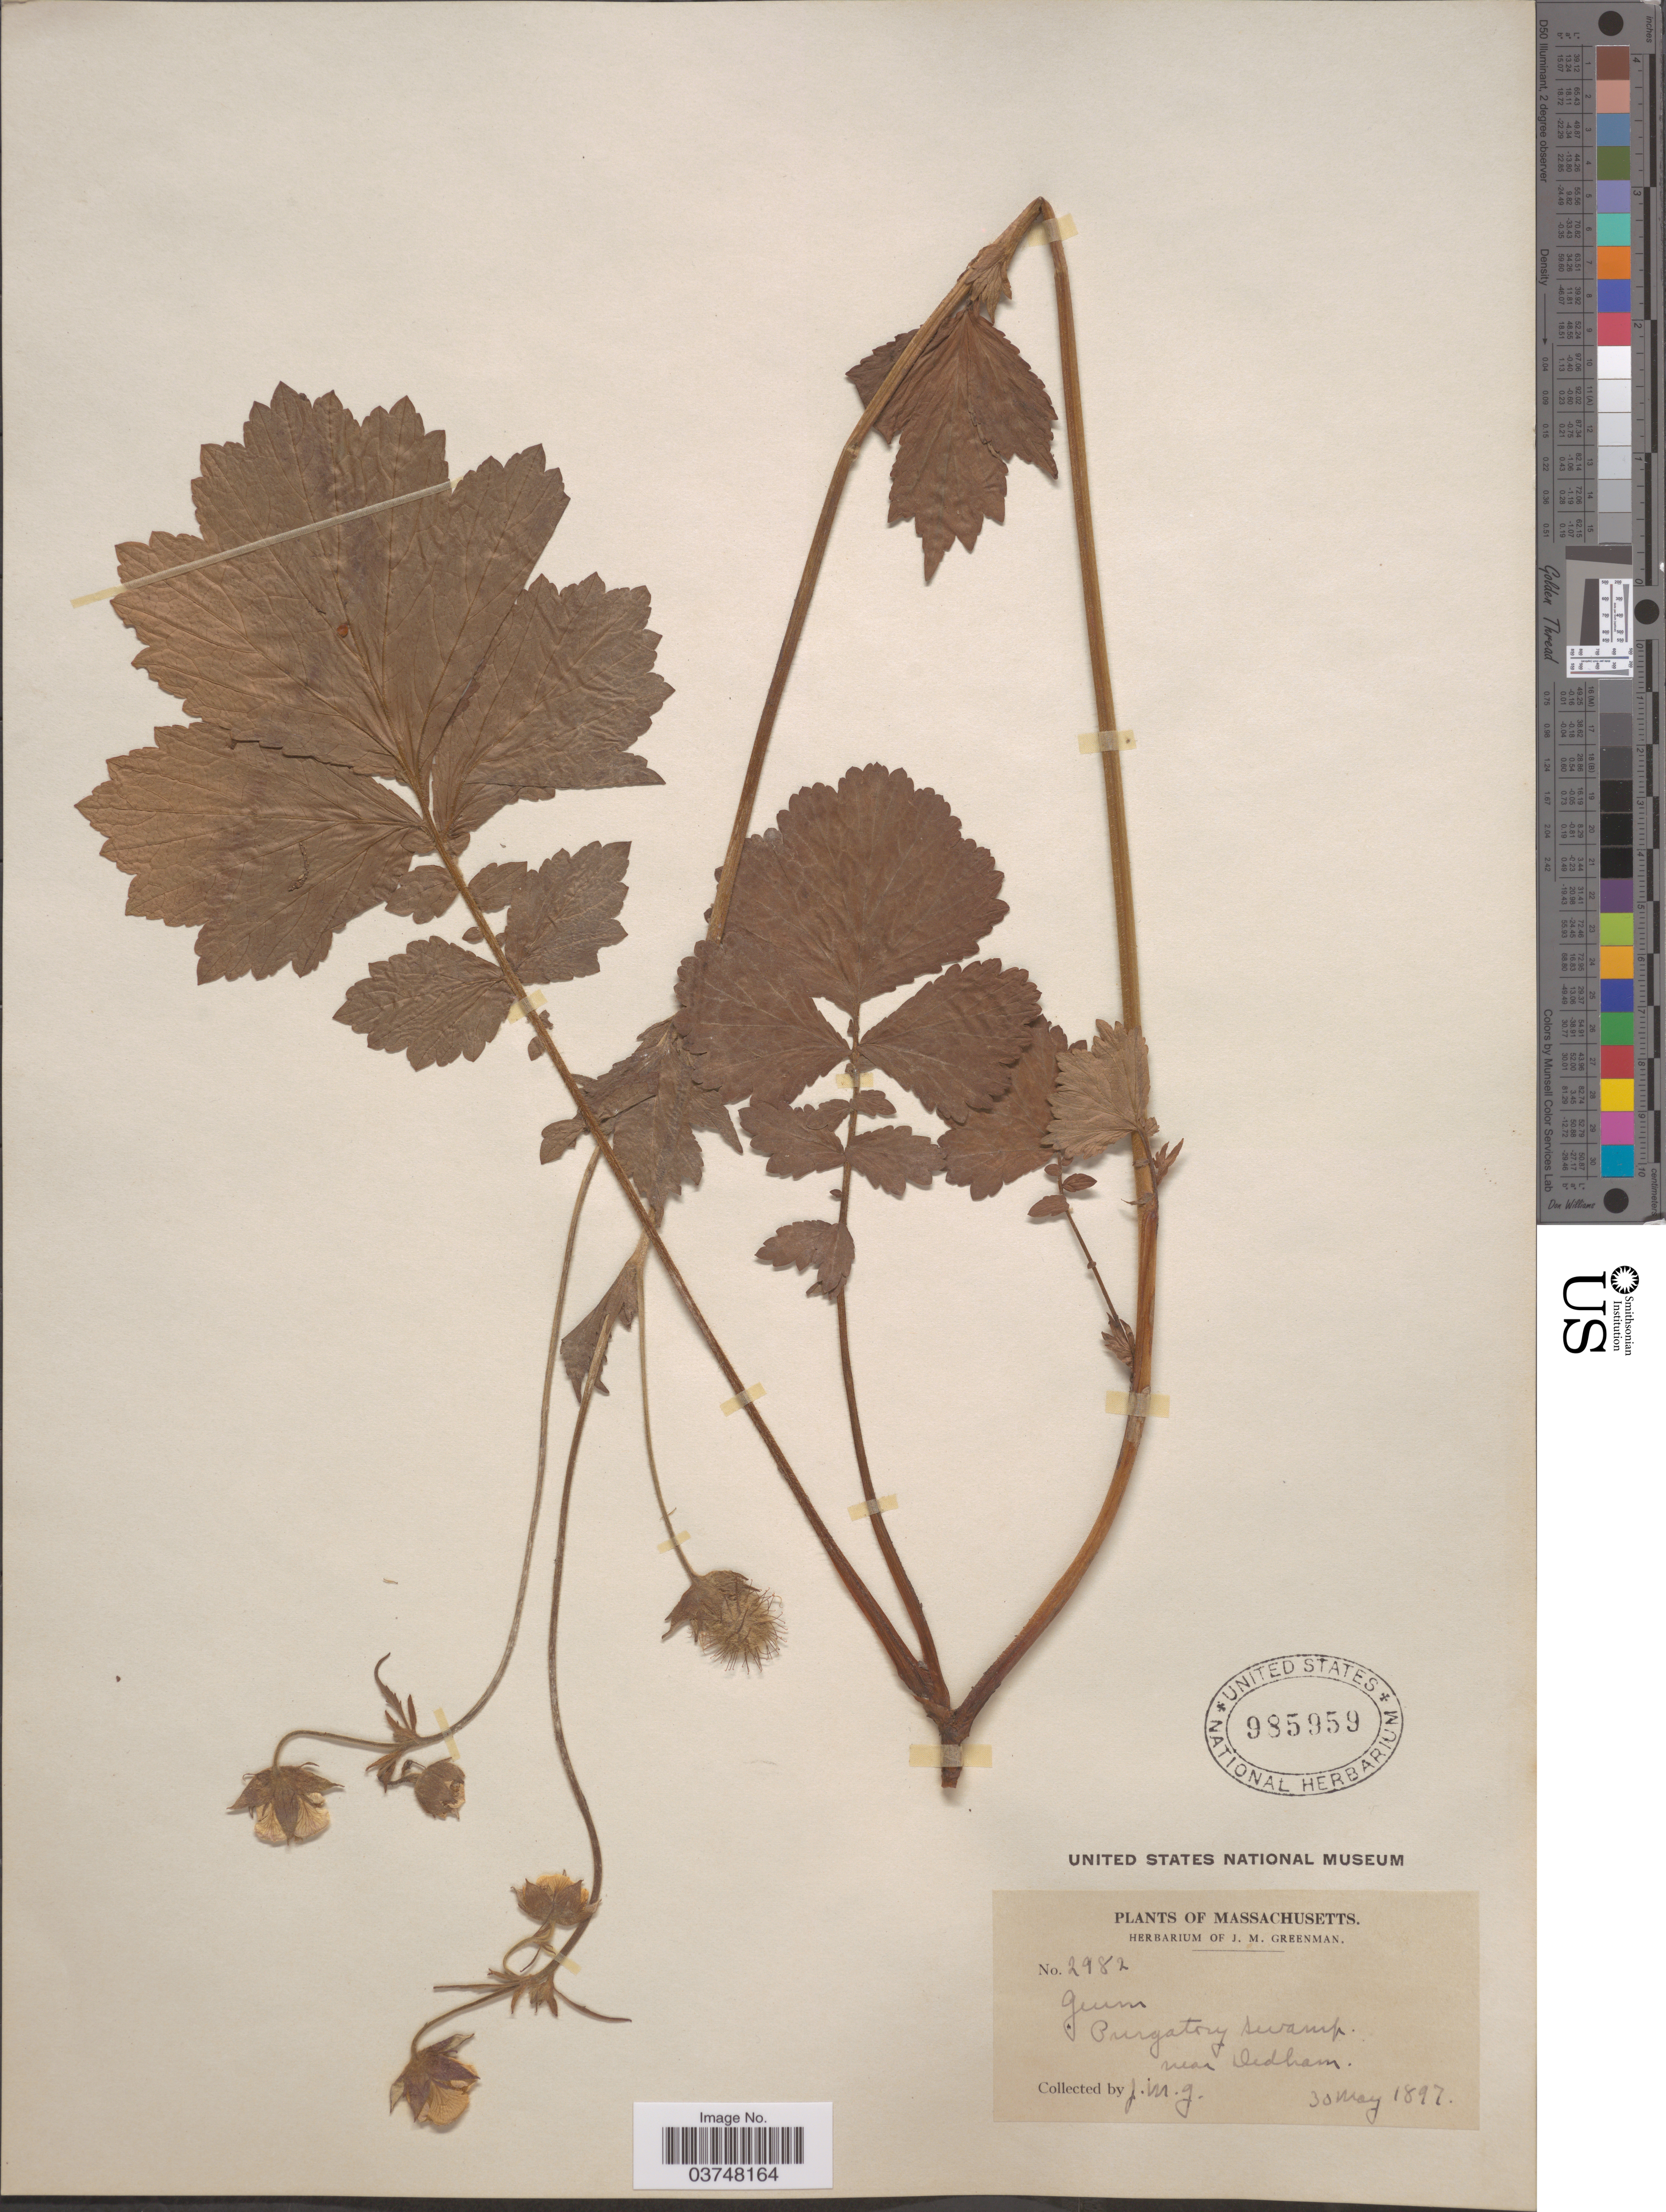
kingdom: Plantae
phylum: Tracheophyta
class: Magnoliopsida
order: Rosales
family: Rosaceae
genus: Geum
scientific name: Geum sp.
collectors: J. M. Greenman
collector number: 2982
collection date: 1897-05-30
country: United States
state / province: Massachusetts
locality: Purgatory swamp. Near Dedham.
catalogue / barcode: US 985959